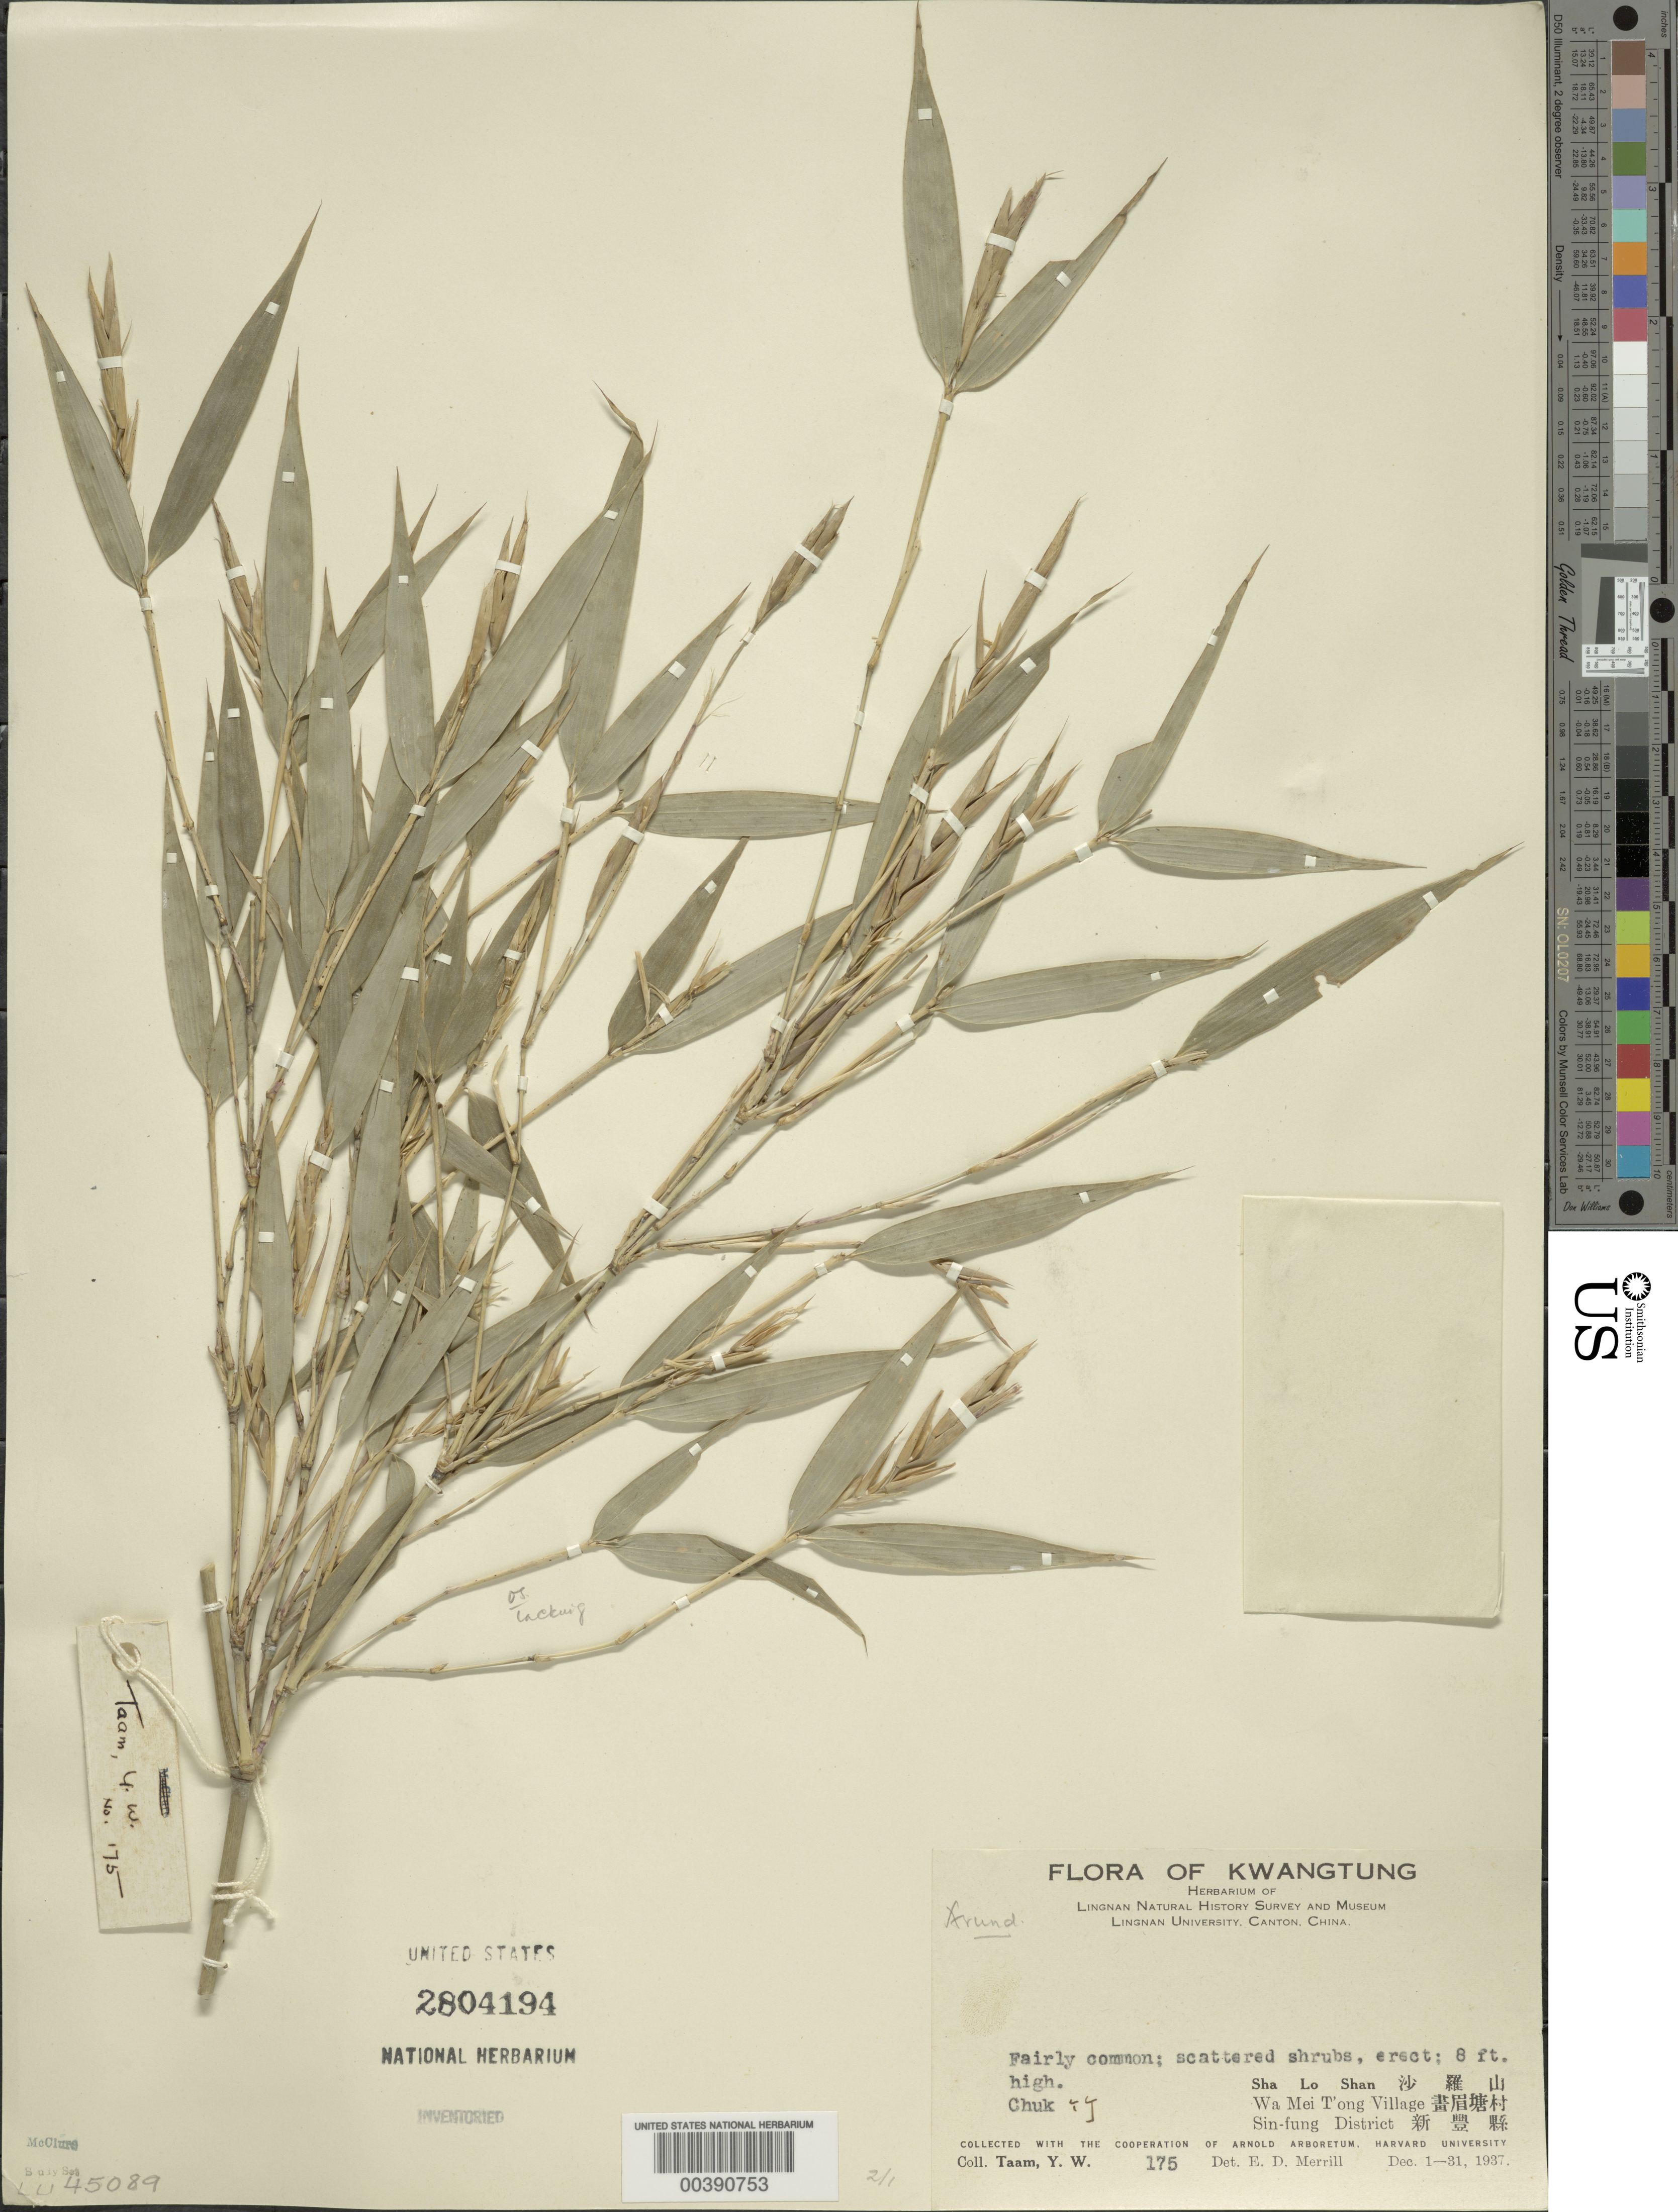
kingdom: Plantae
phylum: Tracheophyta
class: Liliopsida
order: Poales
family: Poaceae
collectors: Y. W. Taam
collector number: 175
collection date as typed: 01 Dec 1937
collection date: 1937-12-01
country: China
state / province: Guangdong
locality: Sin-fung, wa mei t'ong village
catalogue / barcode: US 2804194